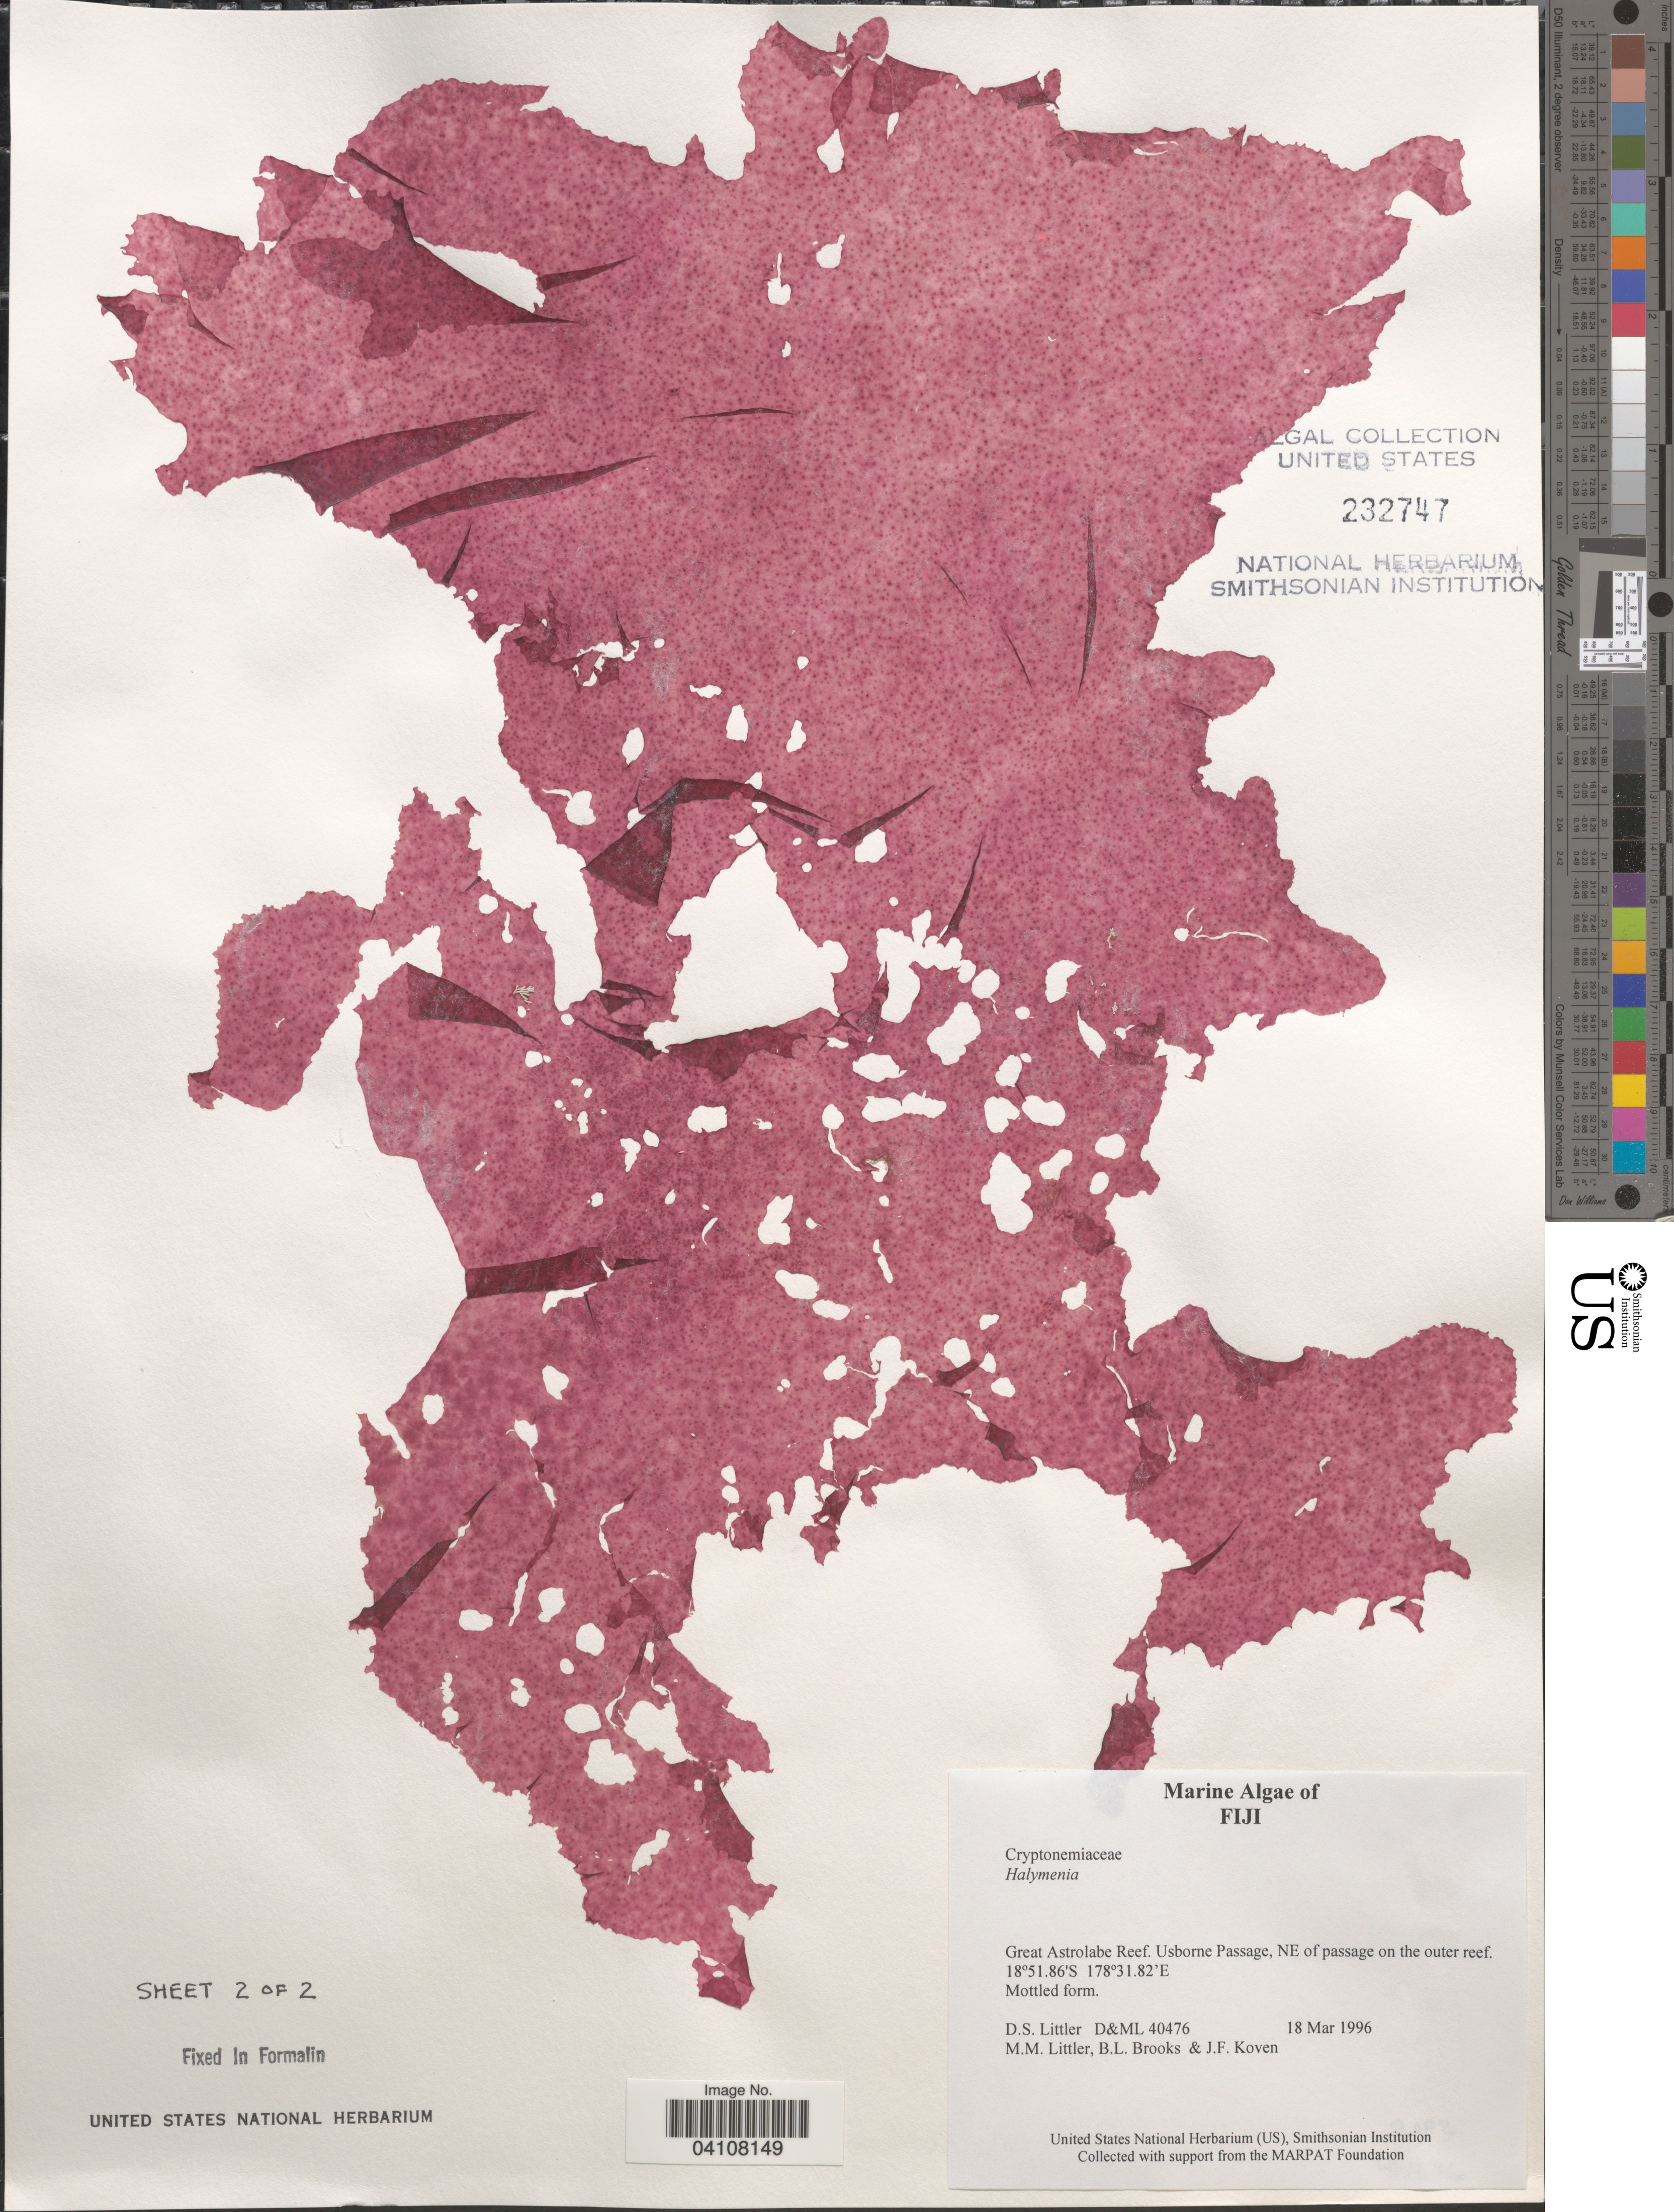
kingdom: Plantae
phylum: Rhodophyta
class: Florideophyceae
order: Halymeniales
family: Halymeniaceae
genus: Halymenia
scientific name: Halymenia sp.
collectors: B. Brooks & J. Koven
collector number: D&ML40476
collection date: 1996-03-18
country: Fiji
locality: Great Astrolabe Reef. Usborne Passage, NE of passage on the outer reef.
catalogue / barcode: US 232747